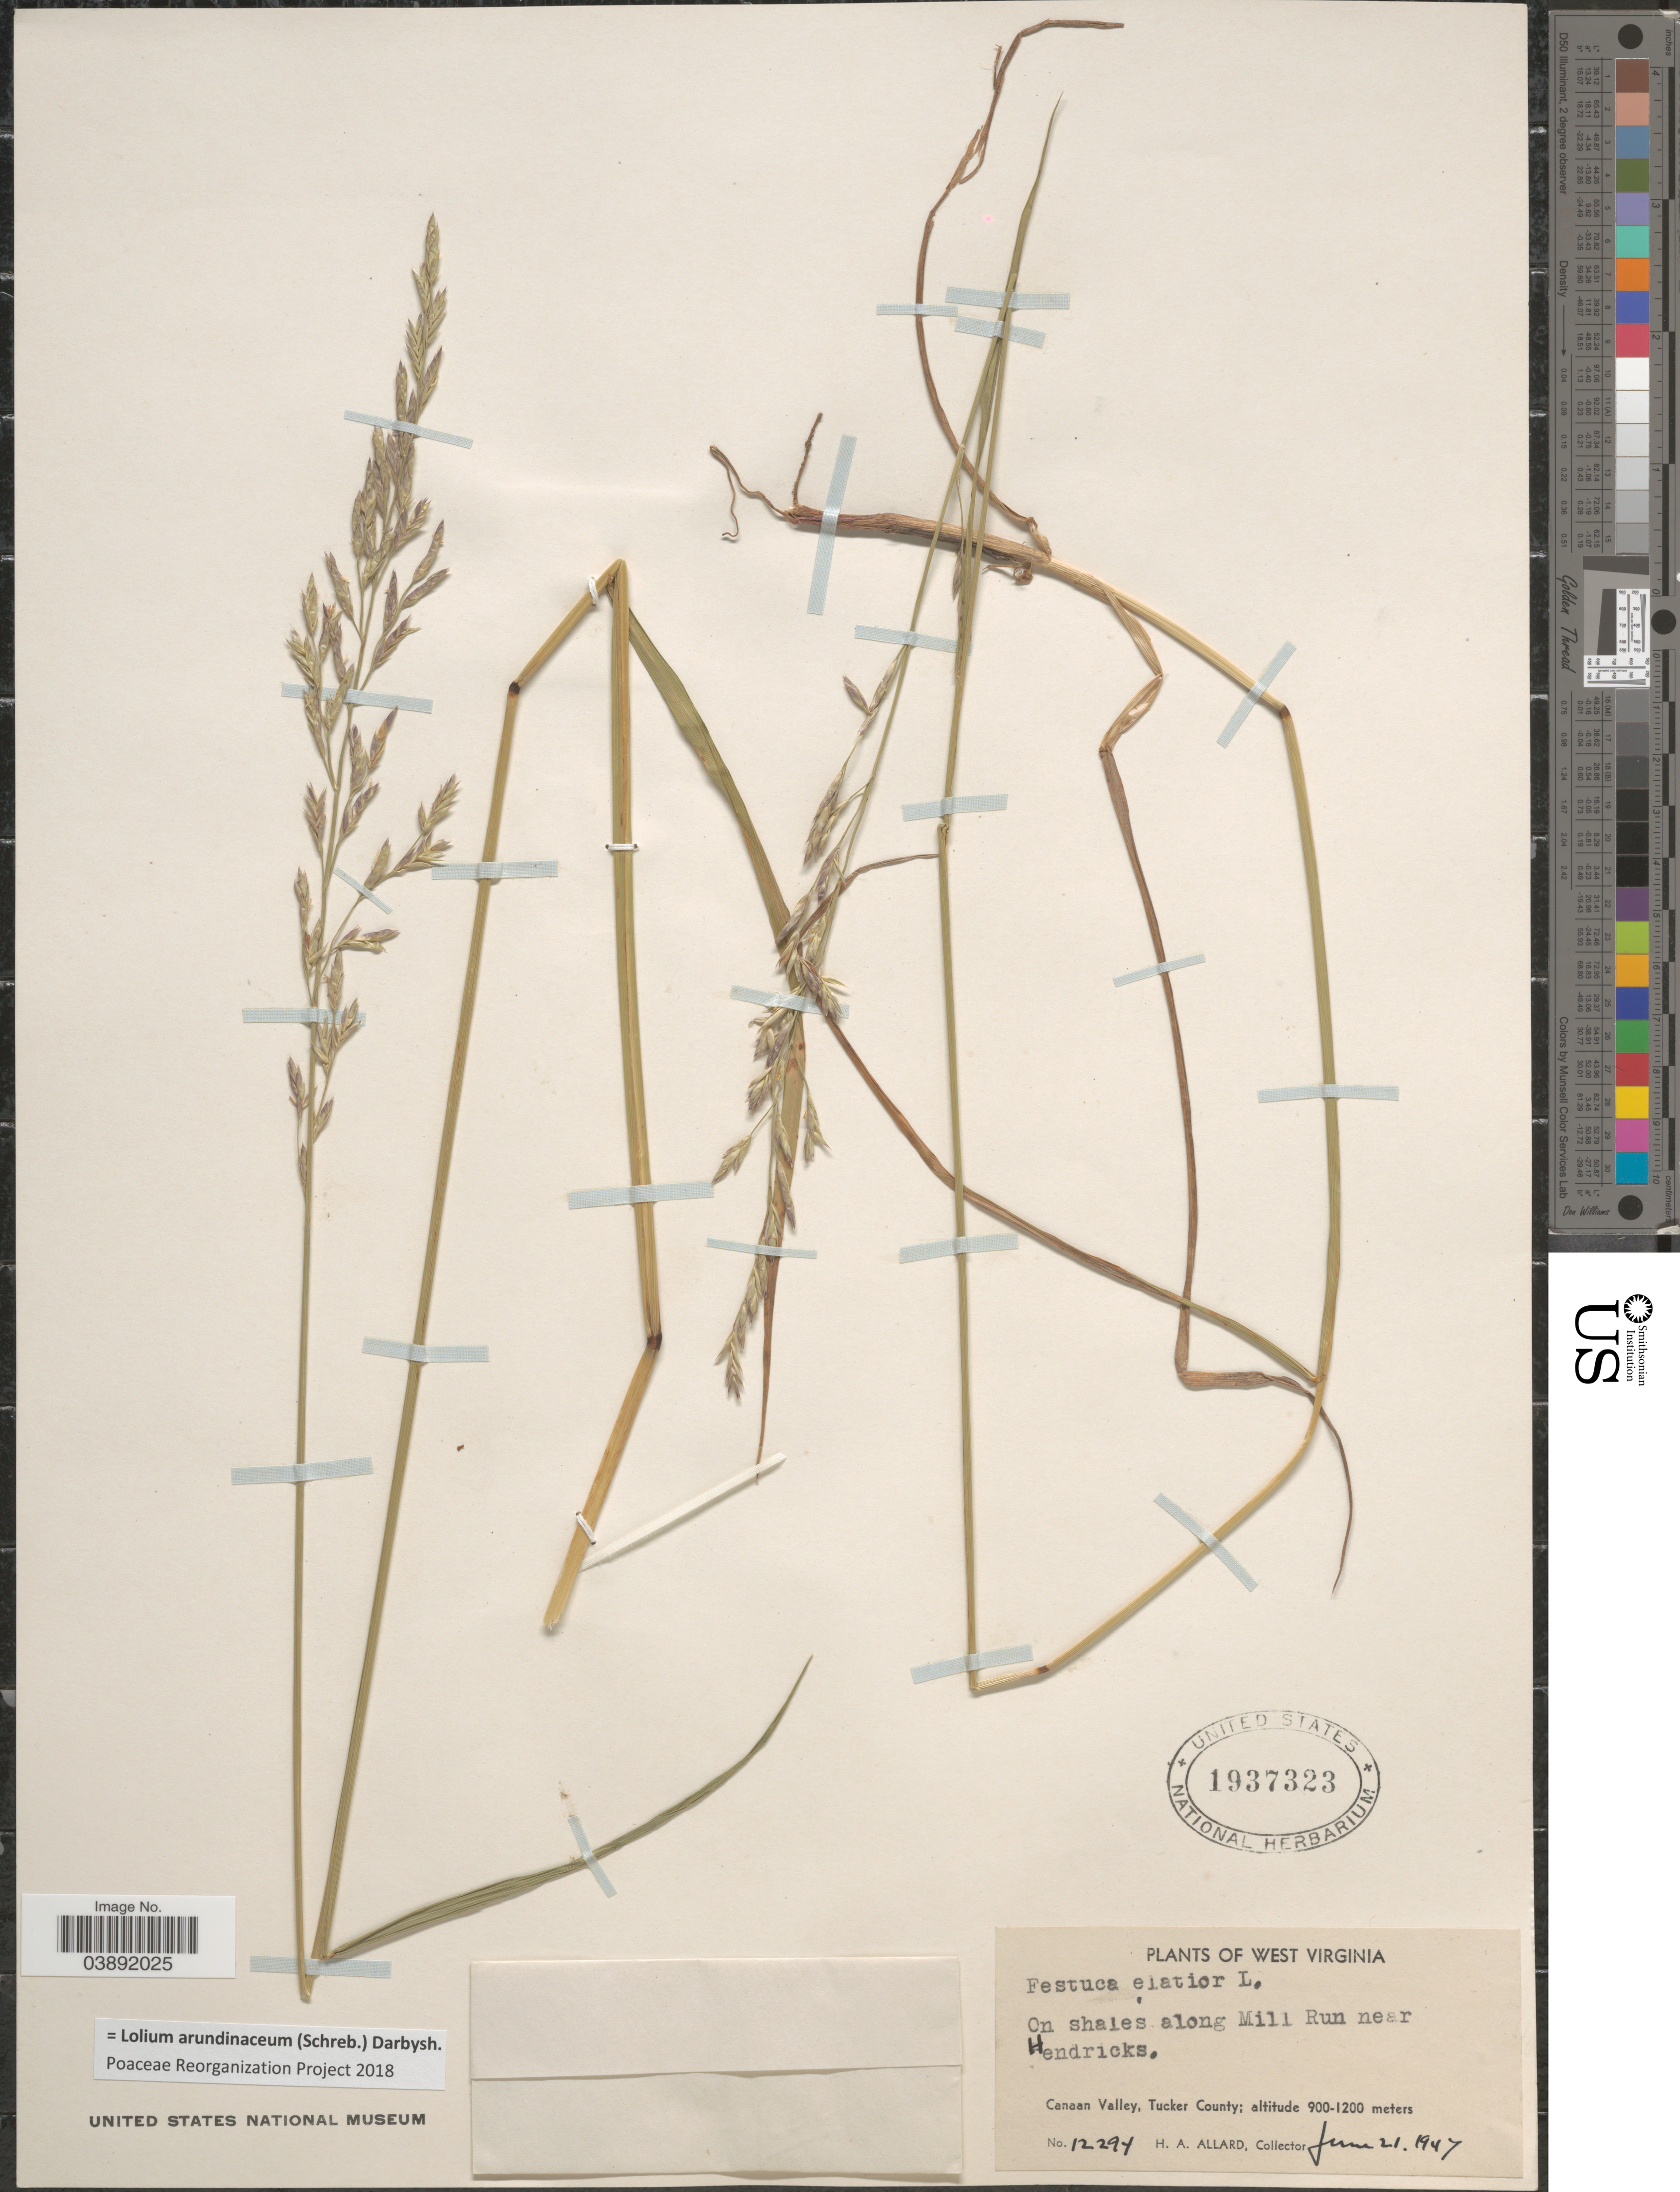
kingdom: Plantae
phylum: Tracheophyta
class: Liliopsida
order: Poales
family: Poaceae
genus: Lolium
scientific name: Lolium arundinaceum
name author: (Schreb.) Darbysh.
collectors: H. A. Allard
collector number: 12297*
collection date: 1947-06-21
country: United States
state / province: West Virginia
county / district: Tucker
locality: On shales along Mill Run near Hendricks. Canaan Valley, Tucker County.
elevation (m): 900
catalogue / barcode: US 1937323